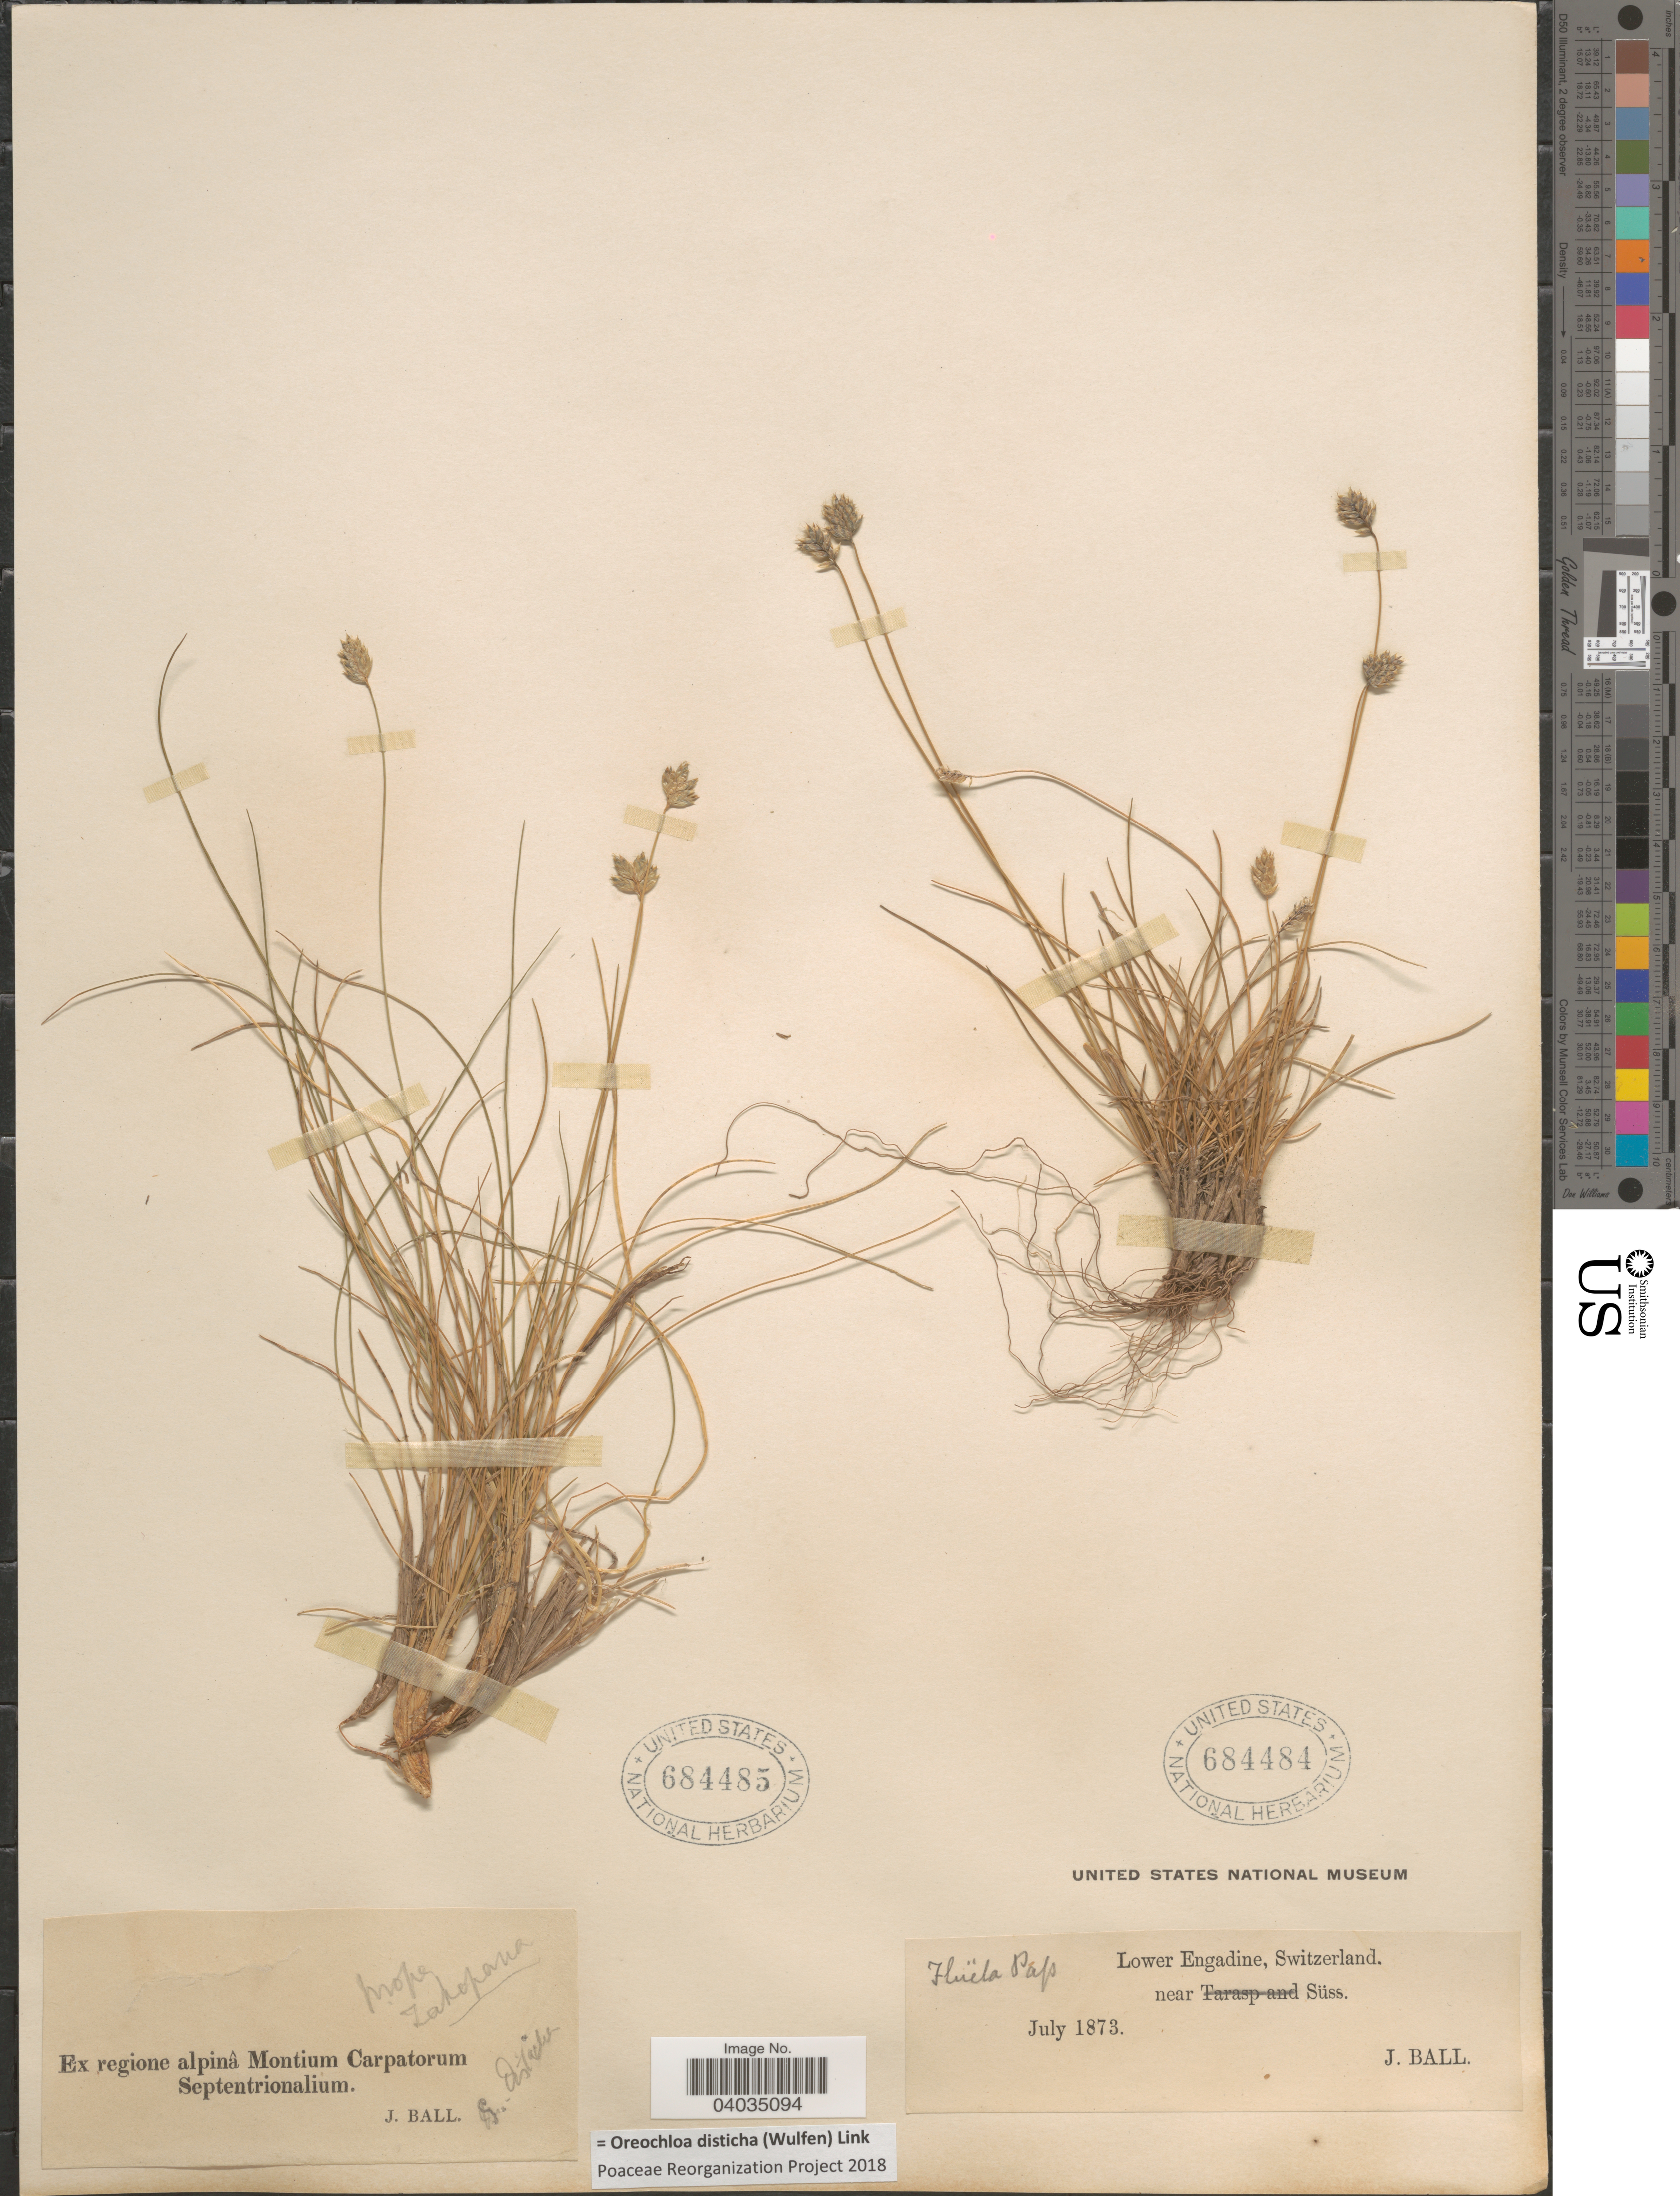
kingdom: Plantae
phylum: Tracheophyta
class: Liliopsida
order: Poales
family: Poaceae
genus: Oreochloa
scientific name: Oreochloa disticha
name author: (Wulfen) Link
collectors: J. Ball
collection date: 1873-07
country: Switzerland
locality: Lower Engadine.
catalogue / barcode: US 684484-2